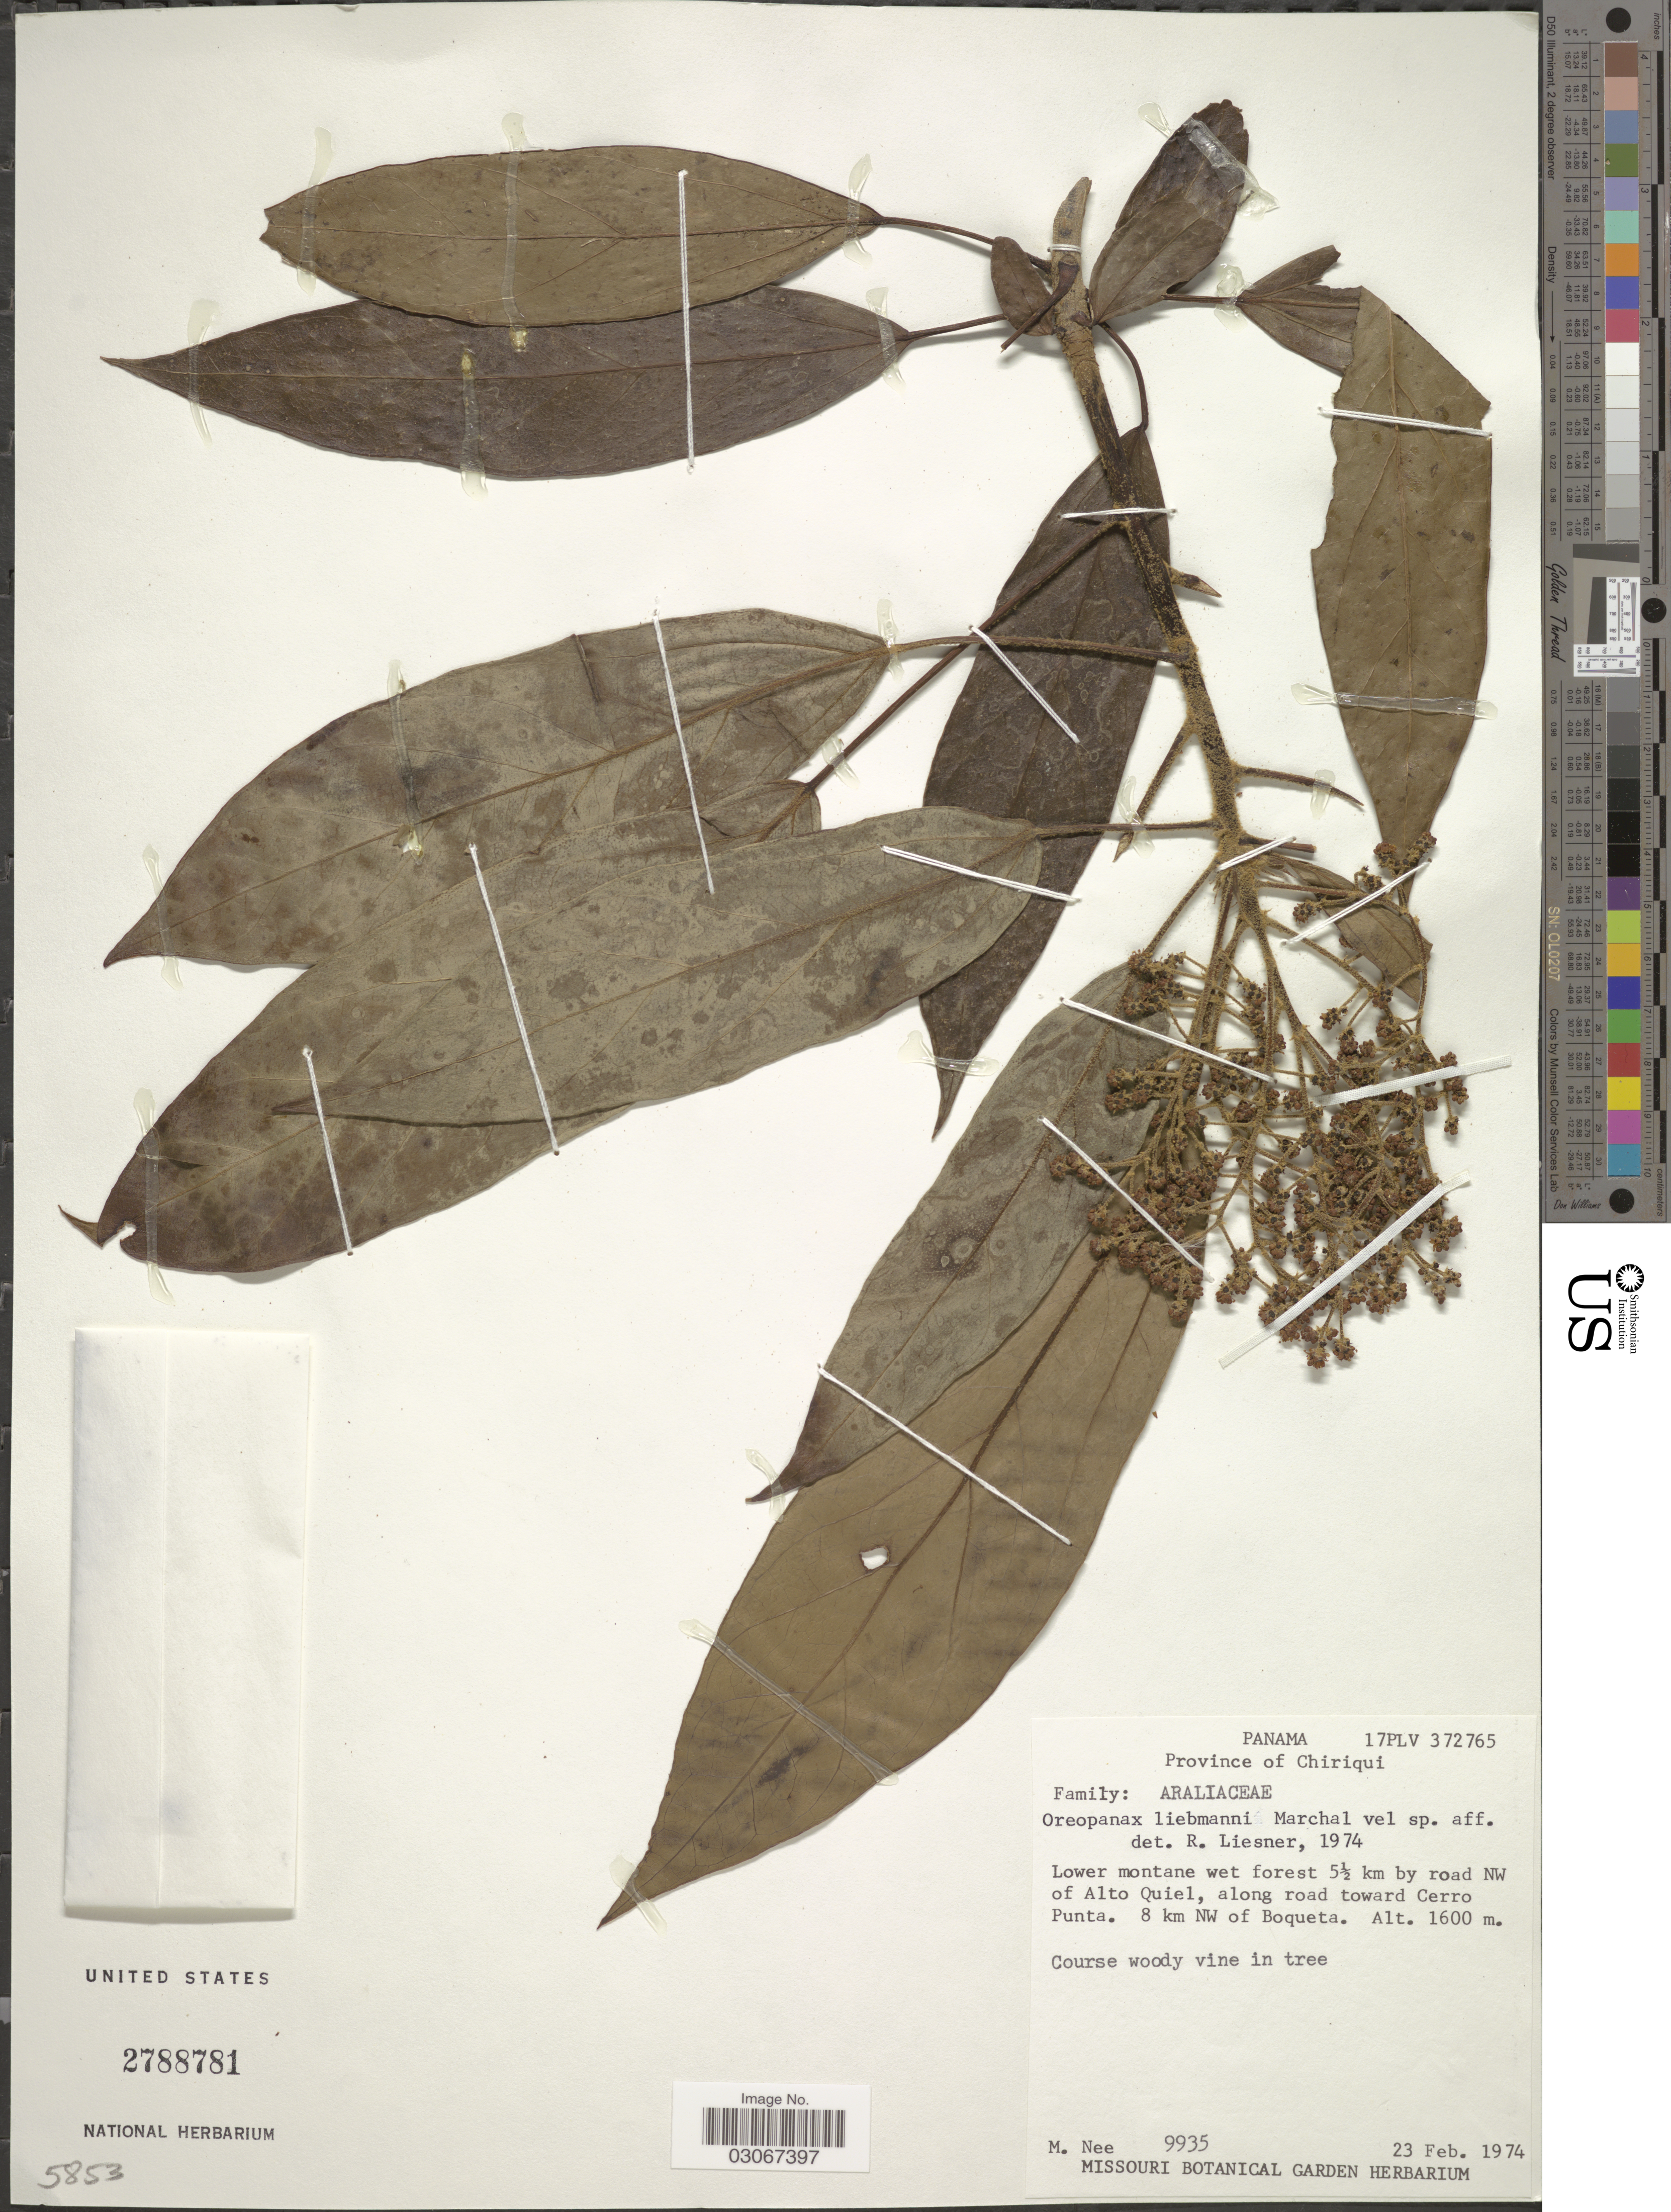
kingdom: Plantae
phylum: Tracheophyta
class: Magnoliopsida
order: Apiales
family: Araliaceae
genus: Oreopanax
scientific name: Oreopanax liebmannii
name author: Marchal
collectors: M. Nee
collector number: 9935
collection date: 1974-02-23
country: Panama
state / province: Chiriqui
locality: Lower montane wet forest 5½ km by road NW of Alto Quiel, along road toward Cerro Punta, 8 km NW of Boqueta.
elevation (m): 1600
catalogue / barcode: US 2788781